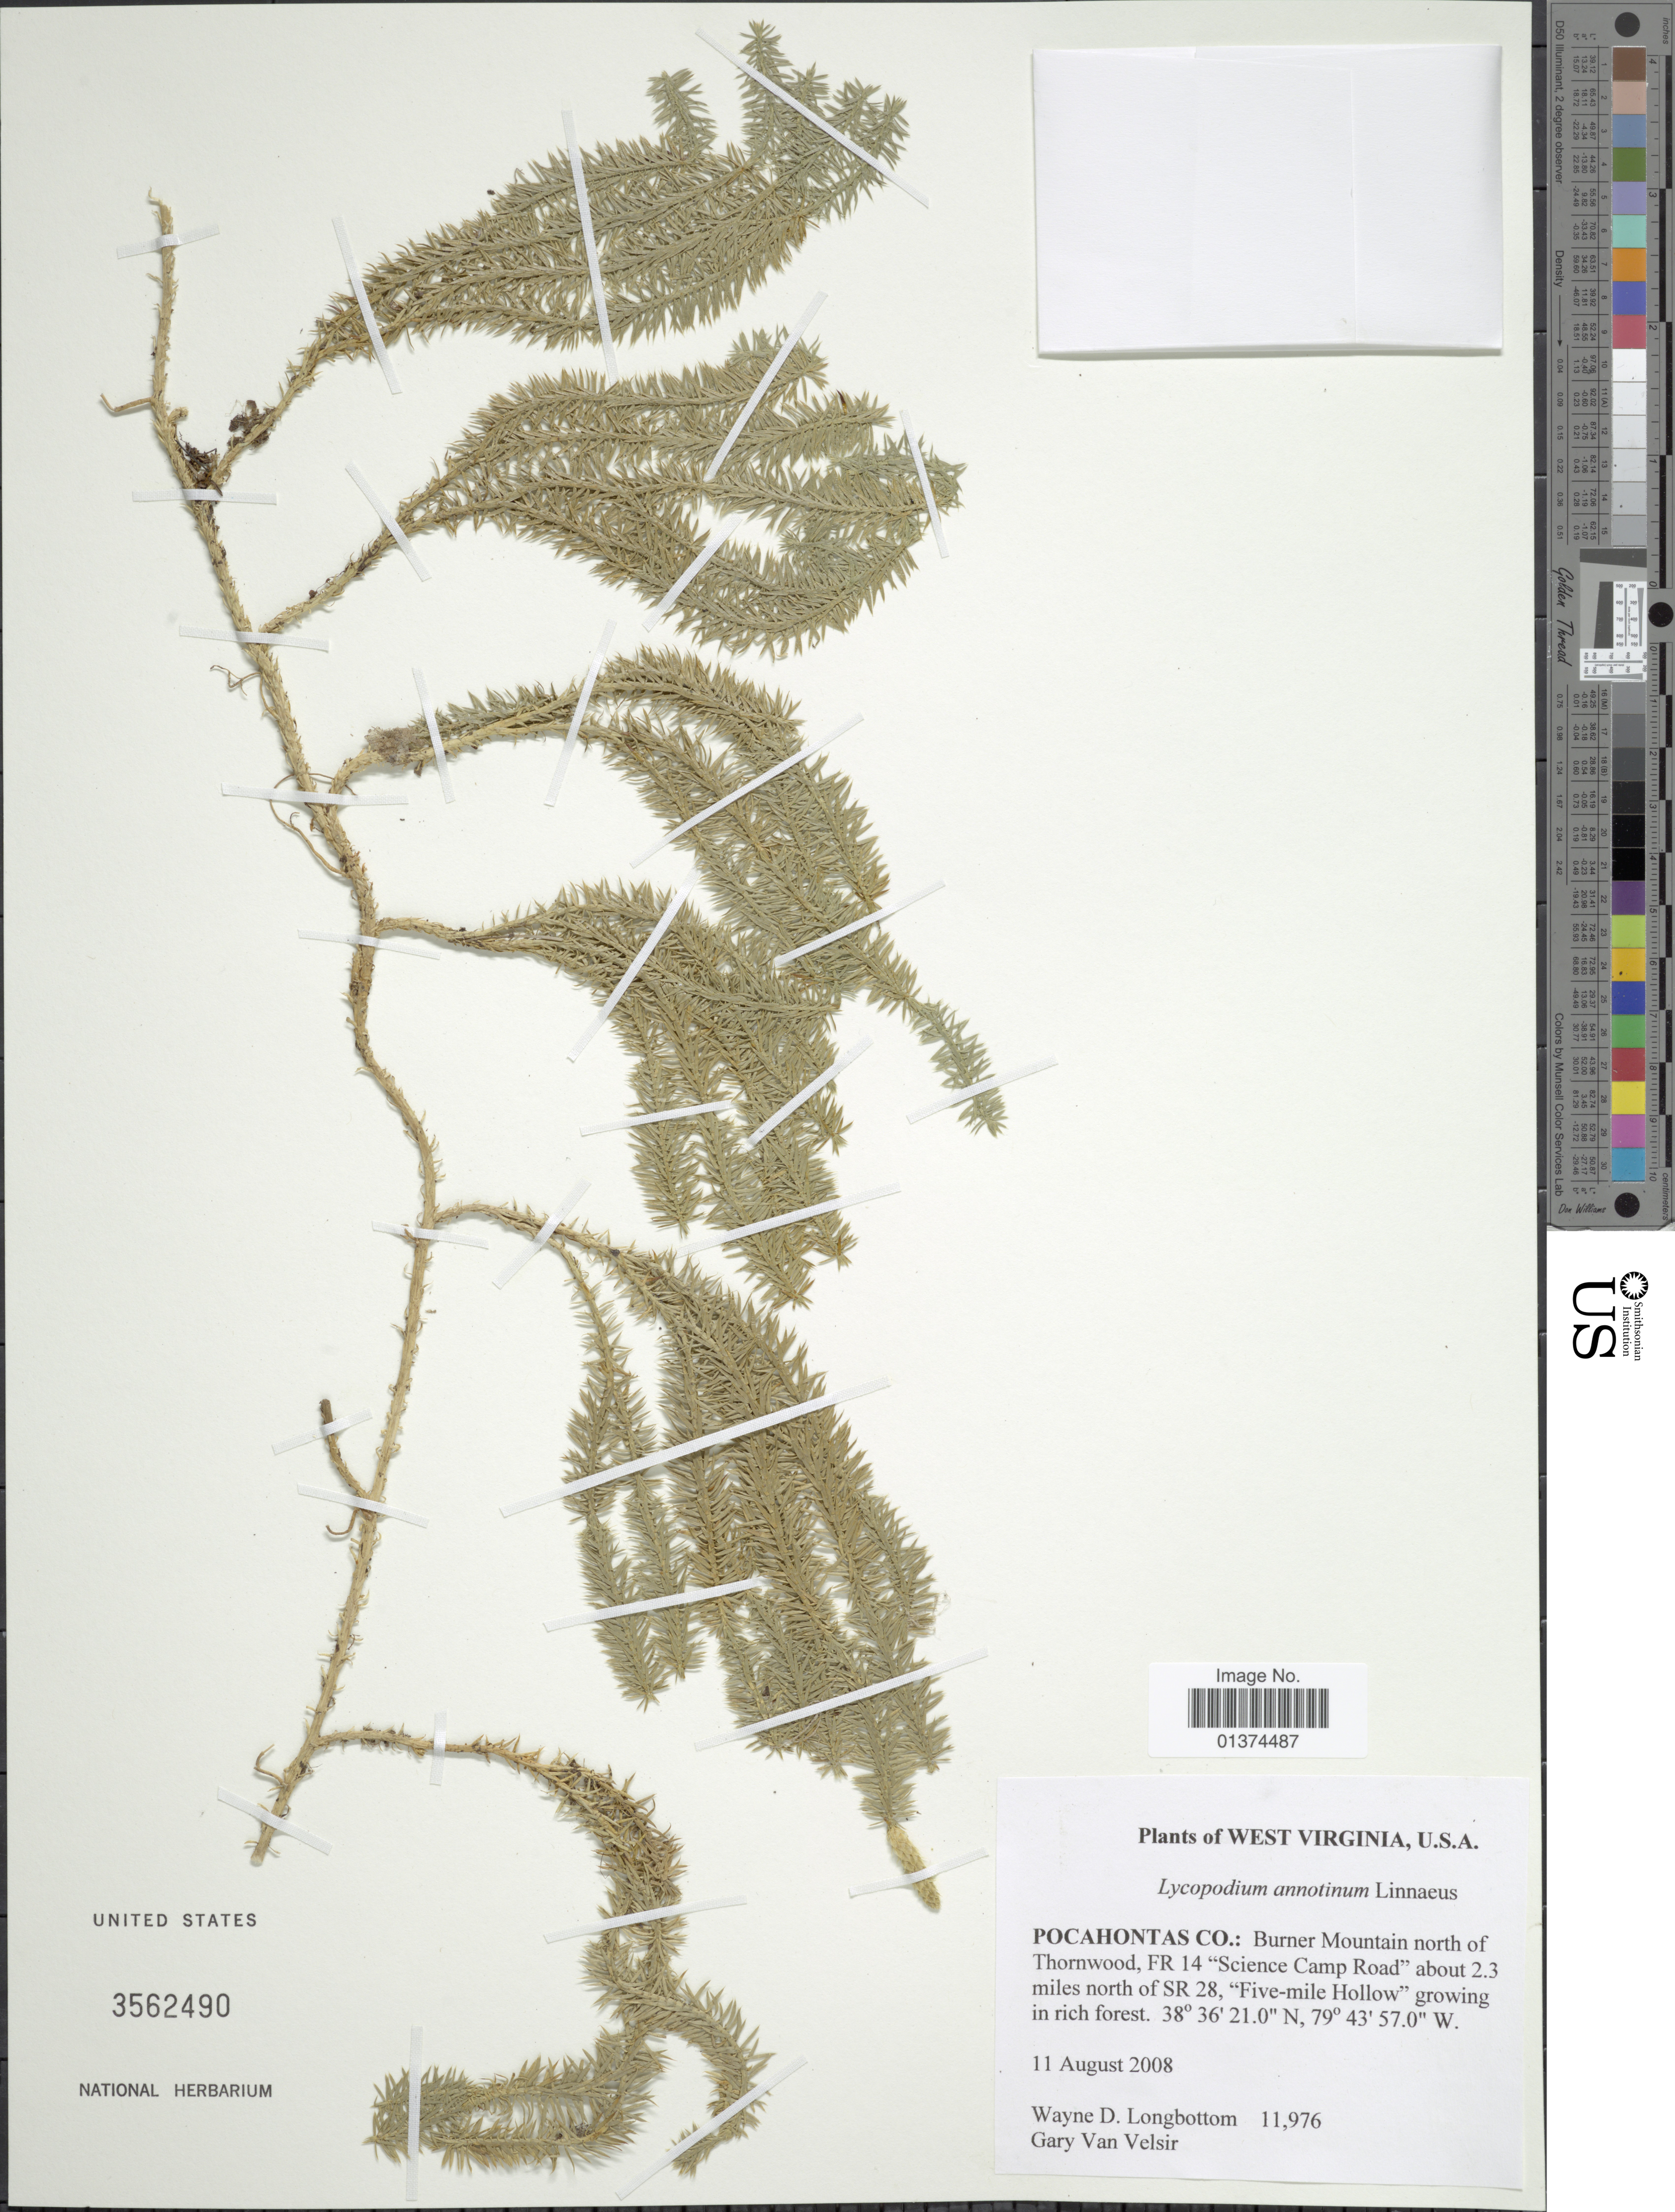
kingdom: Plantae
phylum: Tracheophyta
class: Lycopodiopsida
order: Lycopodiales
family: Lycopodiaceae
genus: Spinulum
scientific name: Spinulum annotinum subsp. annotinum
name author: (L.) A. Haines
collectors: W. D. Longbottom & G. Van Velsir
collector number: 11976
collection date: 2008-08-11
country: United States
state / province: West Virginia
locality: Pocahontas Co: Burner Mountain north of Thornwood, Fr 14 'Science Camp Road' about 2.3 miles north of SR 28 'Five-mile Hollow'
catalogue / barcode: US 3562490